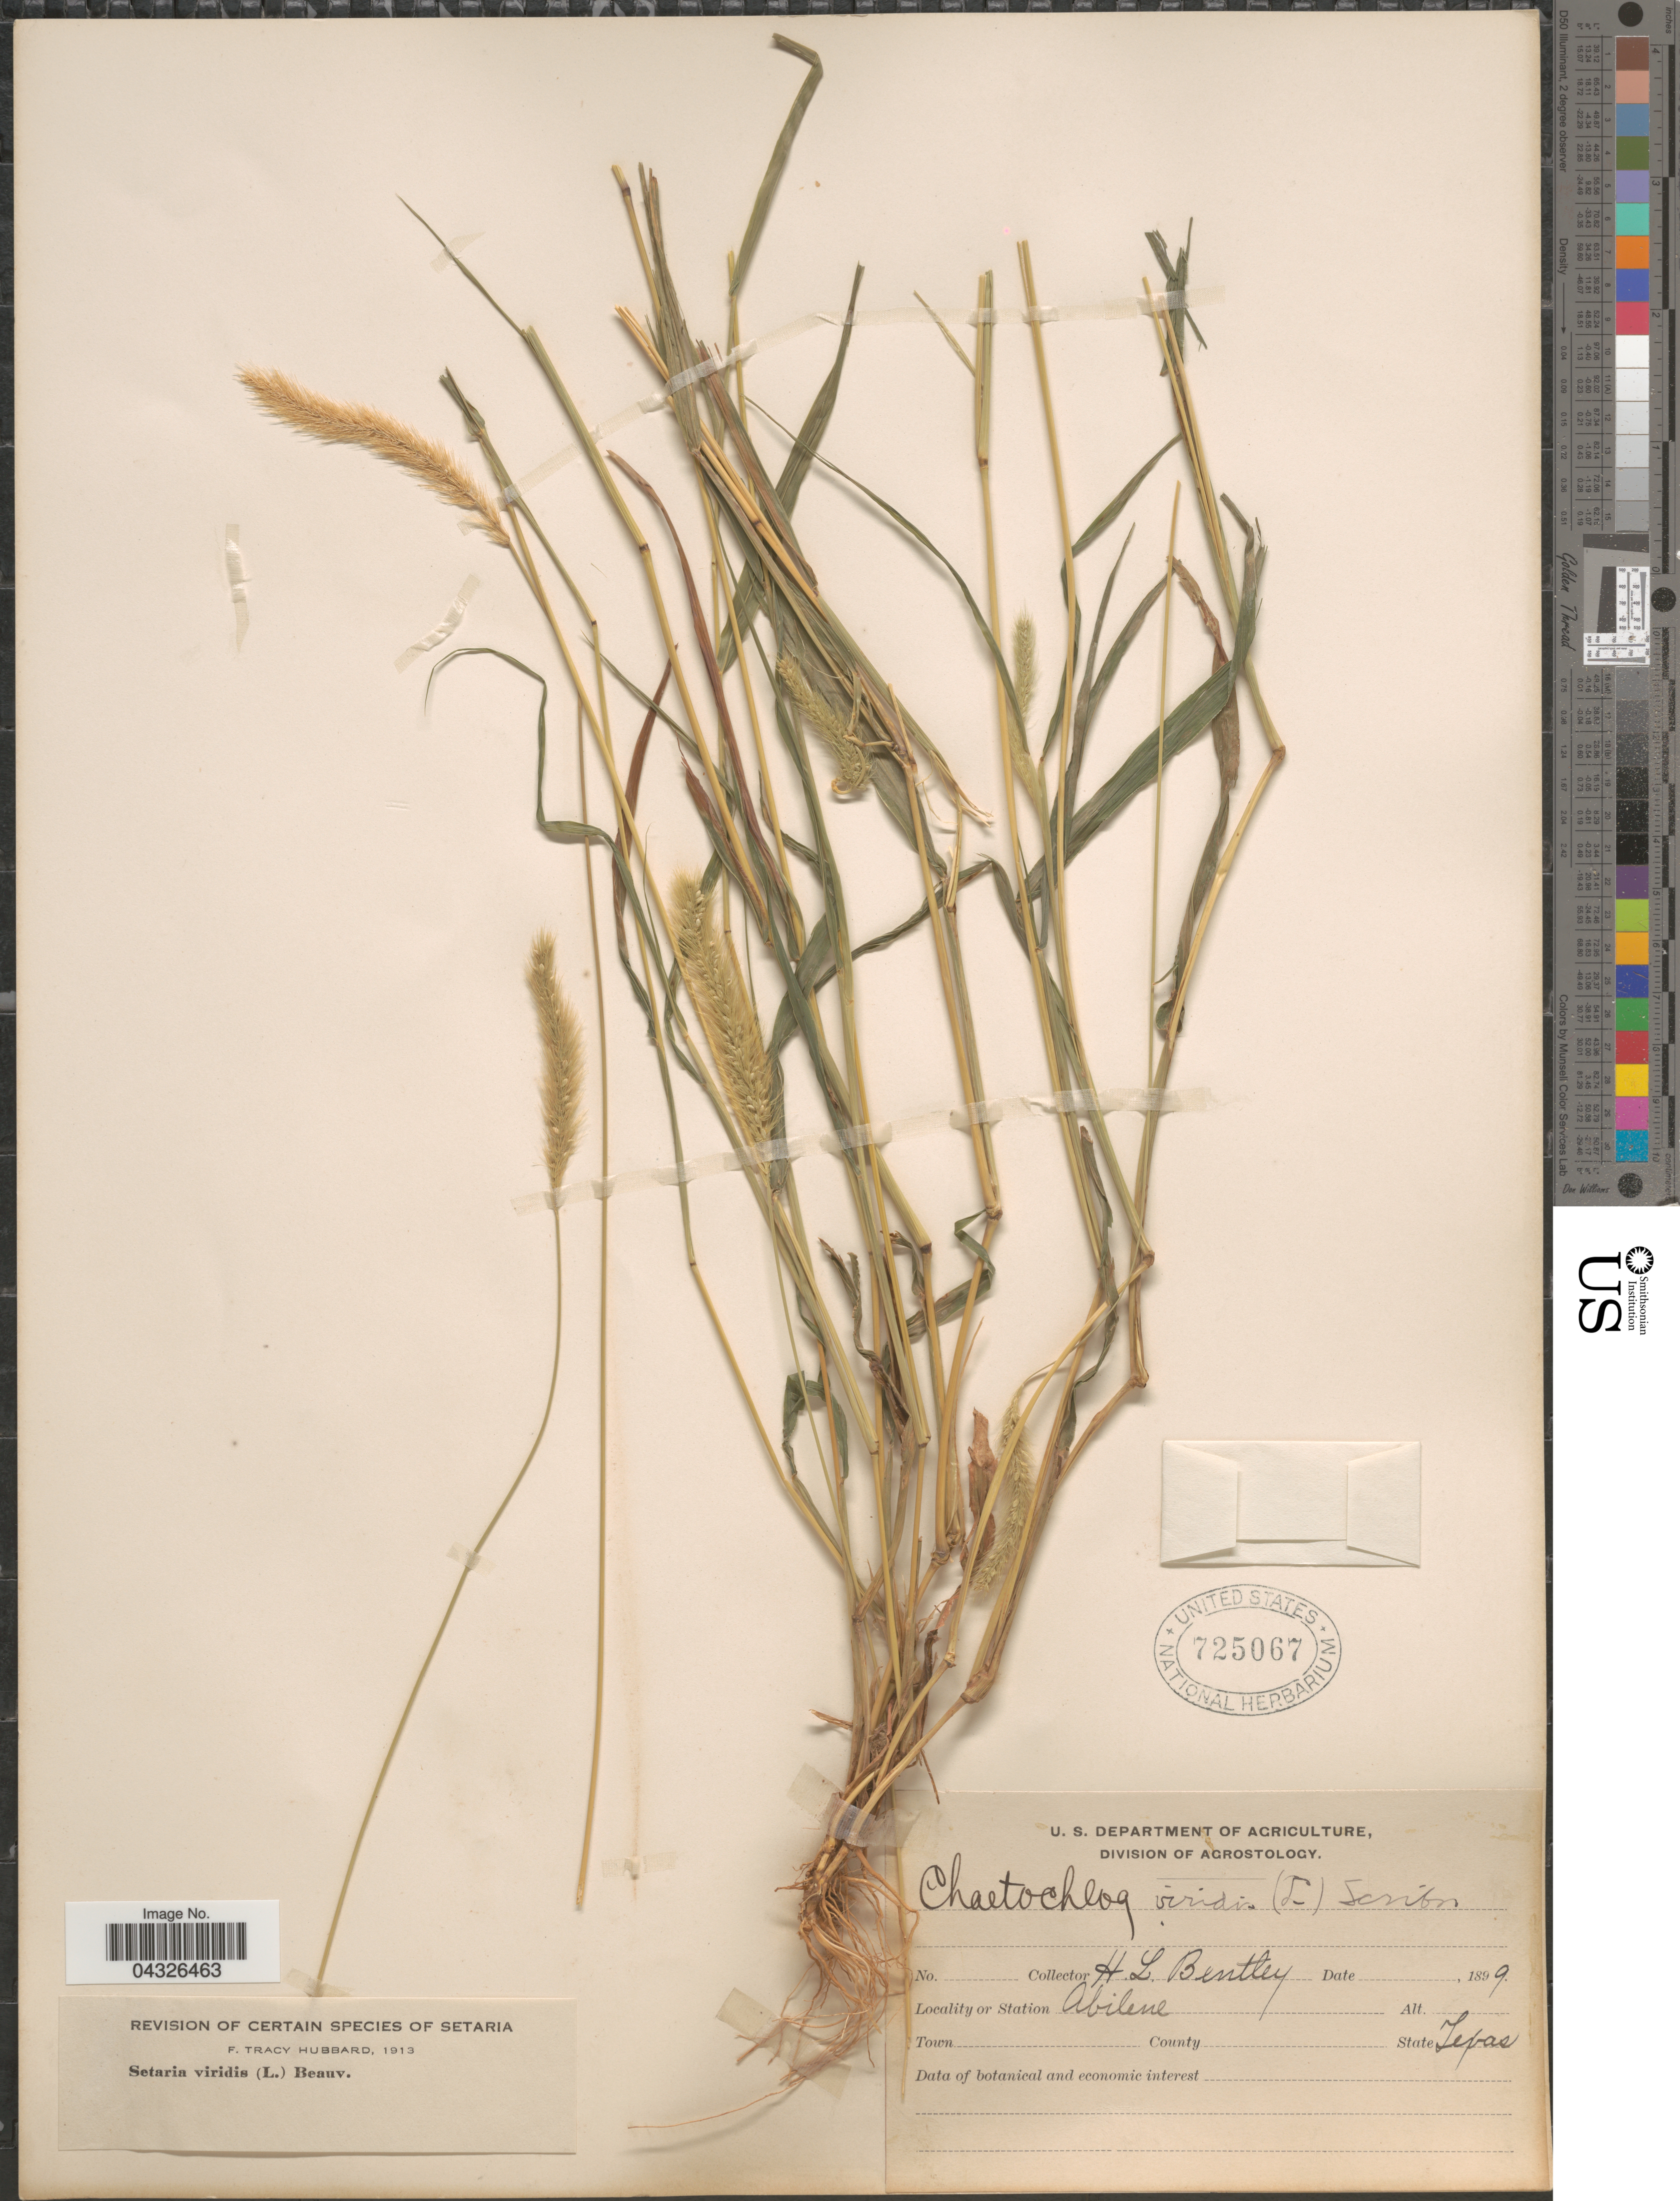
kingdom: Plantae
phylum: Tracheophyta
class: Liliopsida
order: Poales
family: Poaceae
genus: Setaria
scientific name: Setaria viridis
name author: (L.) P. Beauv.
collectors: H. Bentley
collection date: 1899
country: United States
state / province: Texas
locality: Abilene.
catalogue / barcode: US 725067